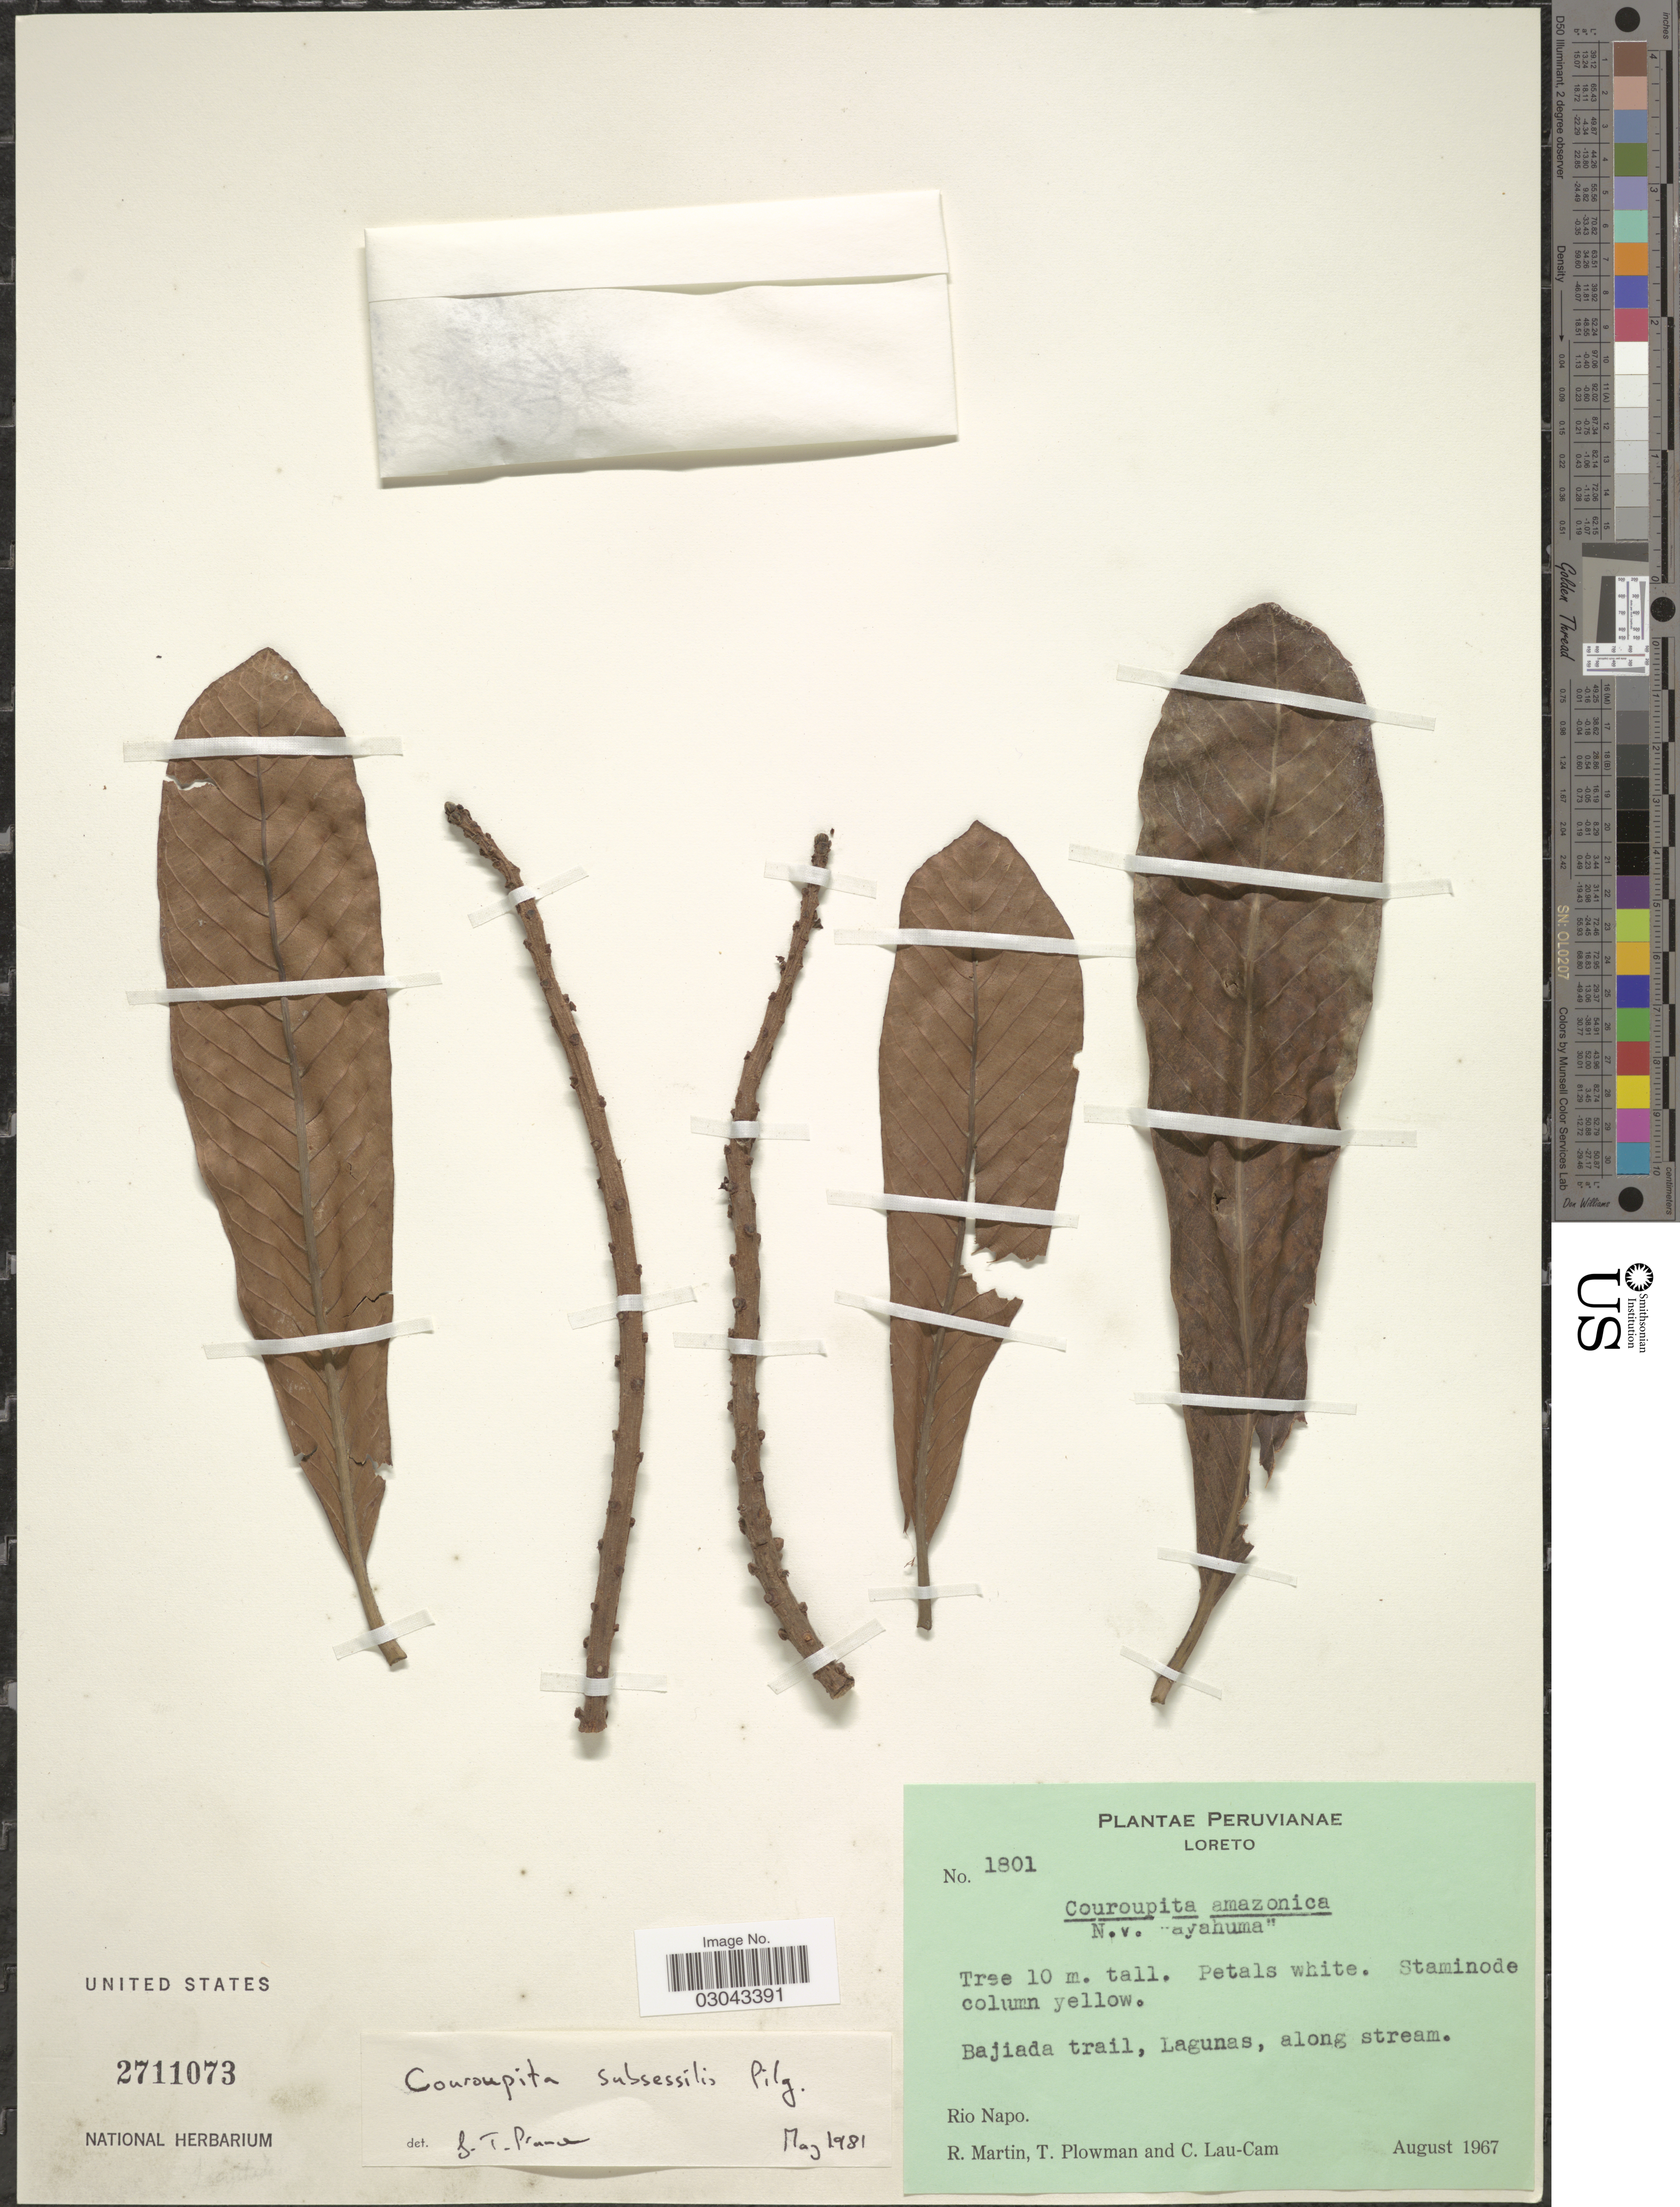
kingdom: Plantae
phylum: Tracheophyta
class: Magnoliopsida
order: Ericales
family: Lecythidaceae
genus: Couroupita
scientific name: Couroupita subsessilis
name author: Pilg.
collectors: R. Martin, T. Plowman & C. Lau-Cam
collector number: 1801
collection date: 1967-08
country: Peru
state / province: Loreto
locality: Bajiada trail, Lagunas, along stream.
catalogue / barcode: US 2711073